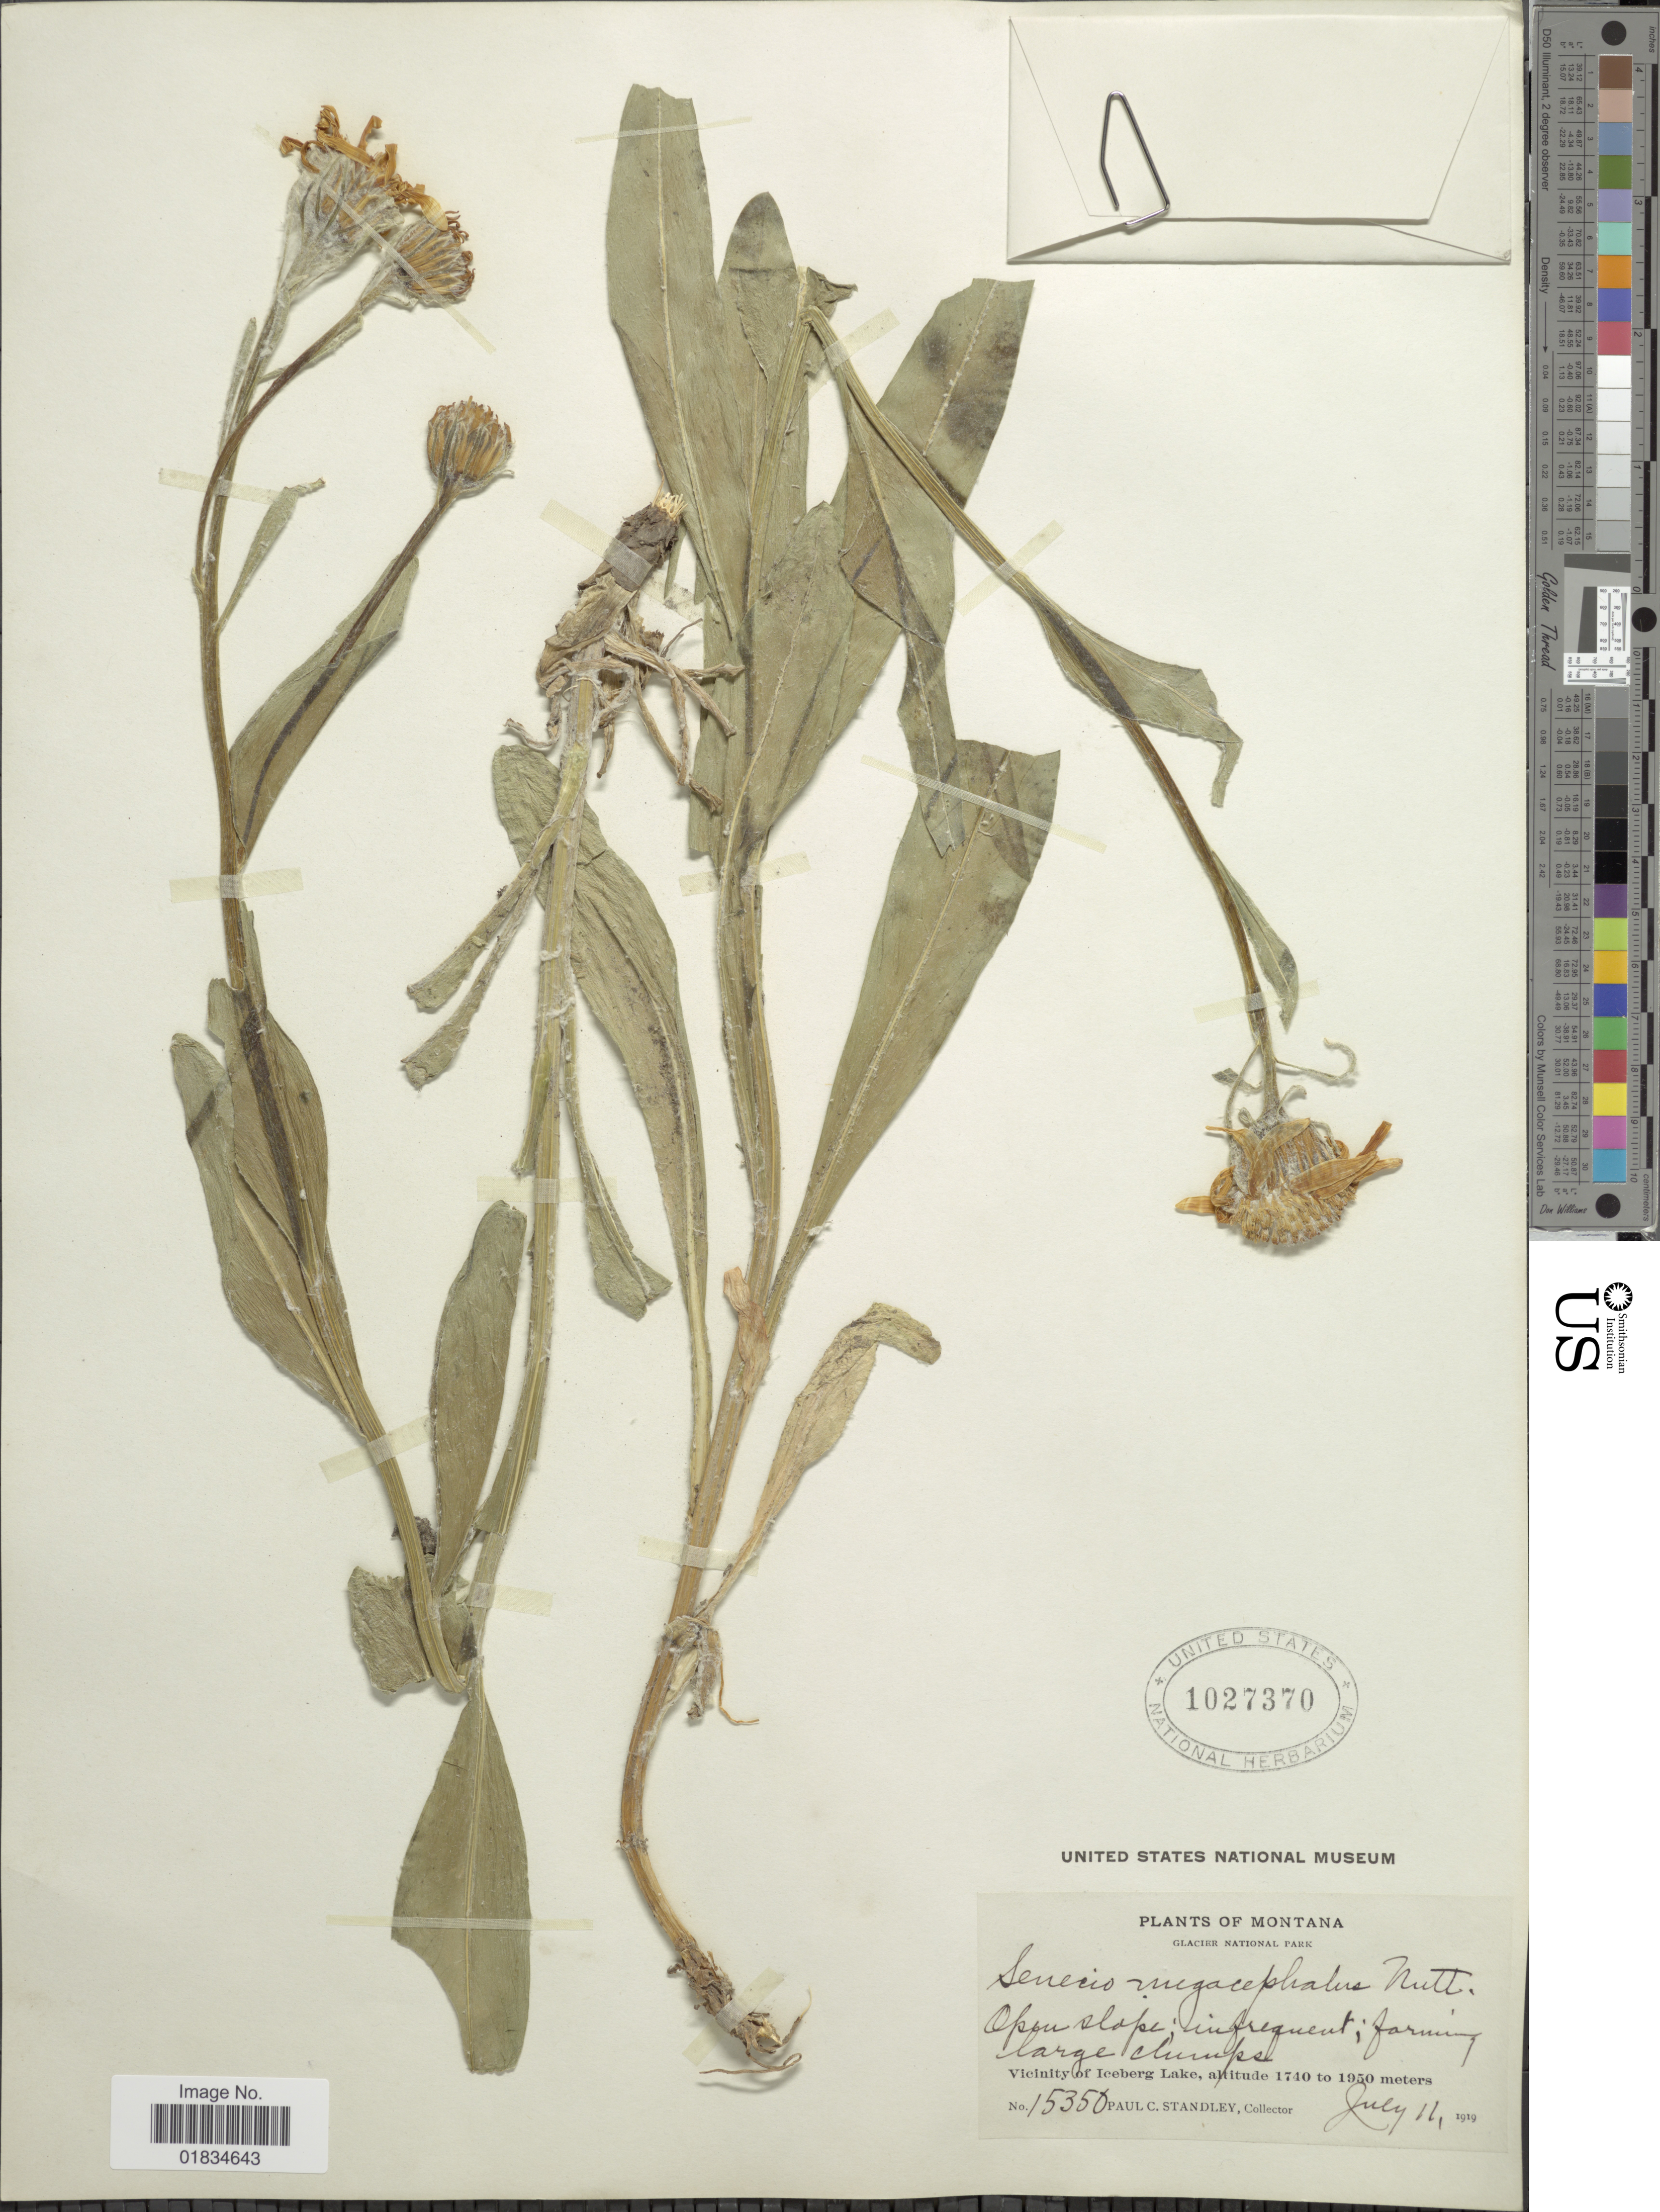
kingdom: Plantae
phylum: Tracheophyta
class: Magnoliopsida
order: Asterales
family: Asteraceae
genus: Senecio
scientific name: Senecio megacephalus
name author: Nutt.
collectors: P. C. Standley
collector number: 15350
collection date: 1919-07-11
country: United States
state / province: Montana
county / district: Glacier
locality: Glacier National Park, Vicinity of Iceberg Lake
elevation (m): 1740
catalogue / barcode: US 1027370